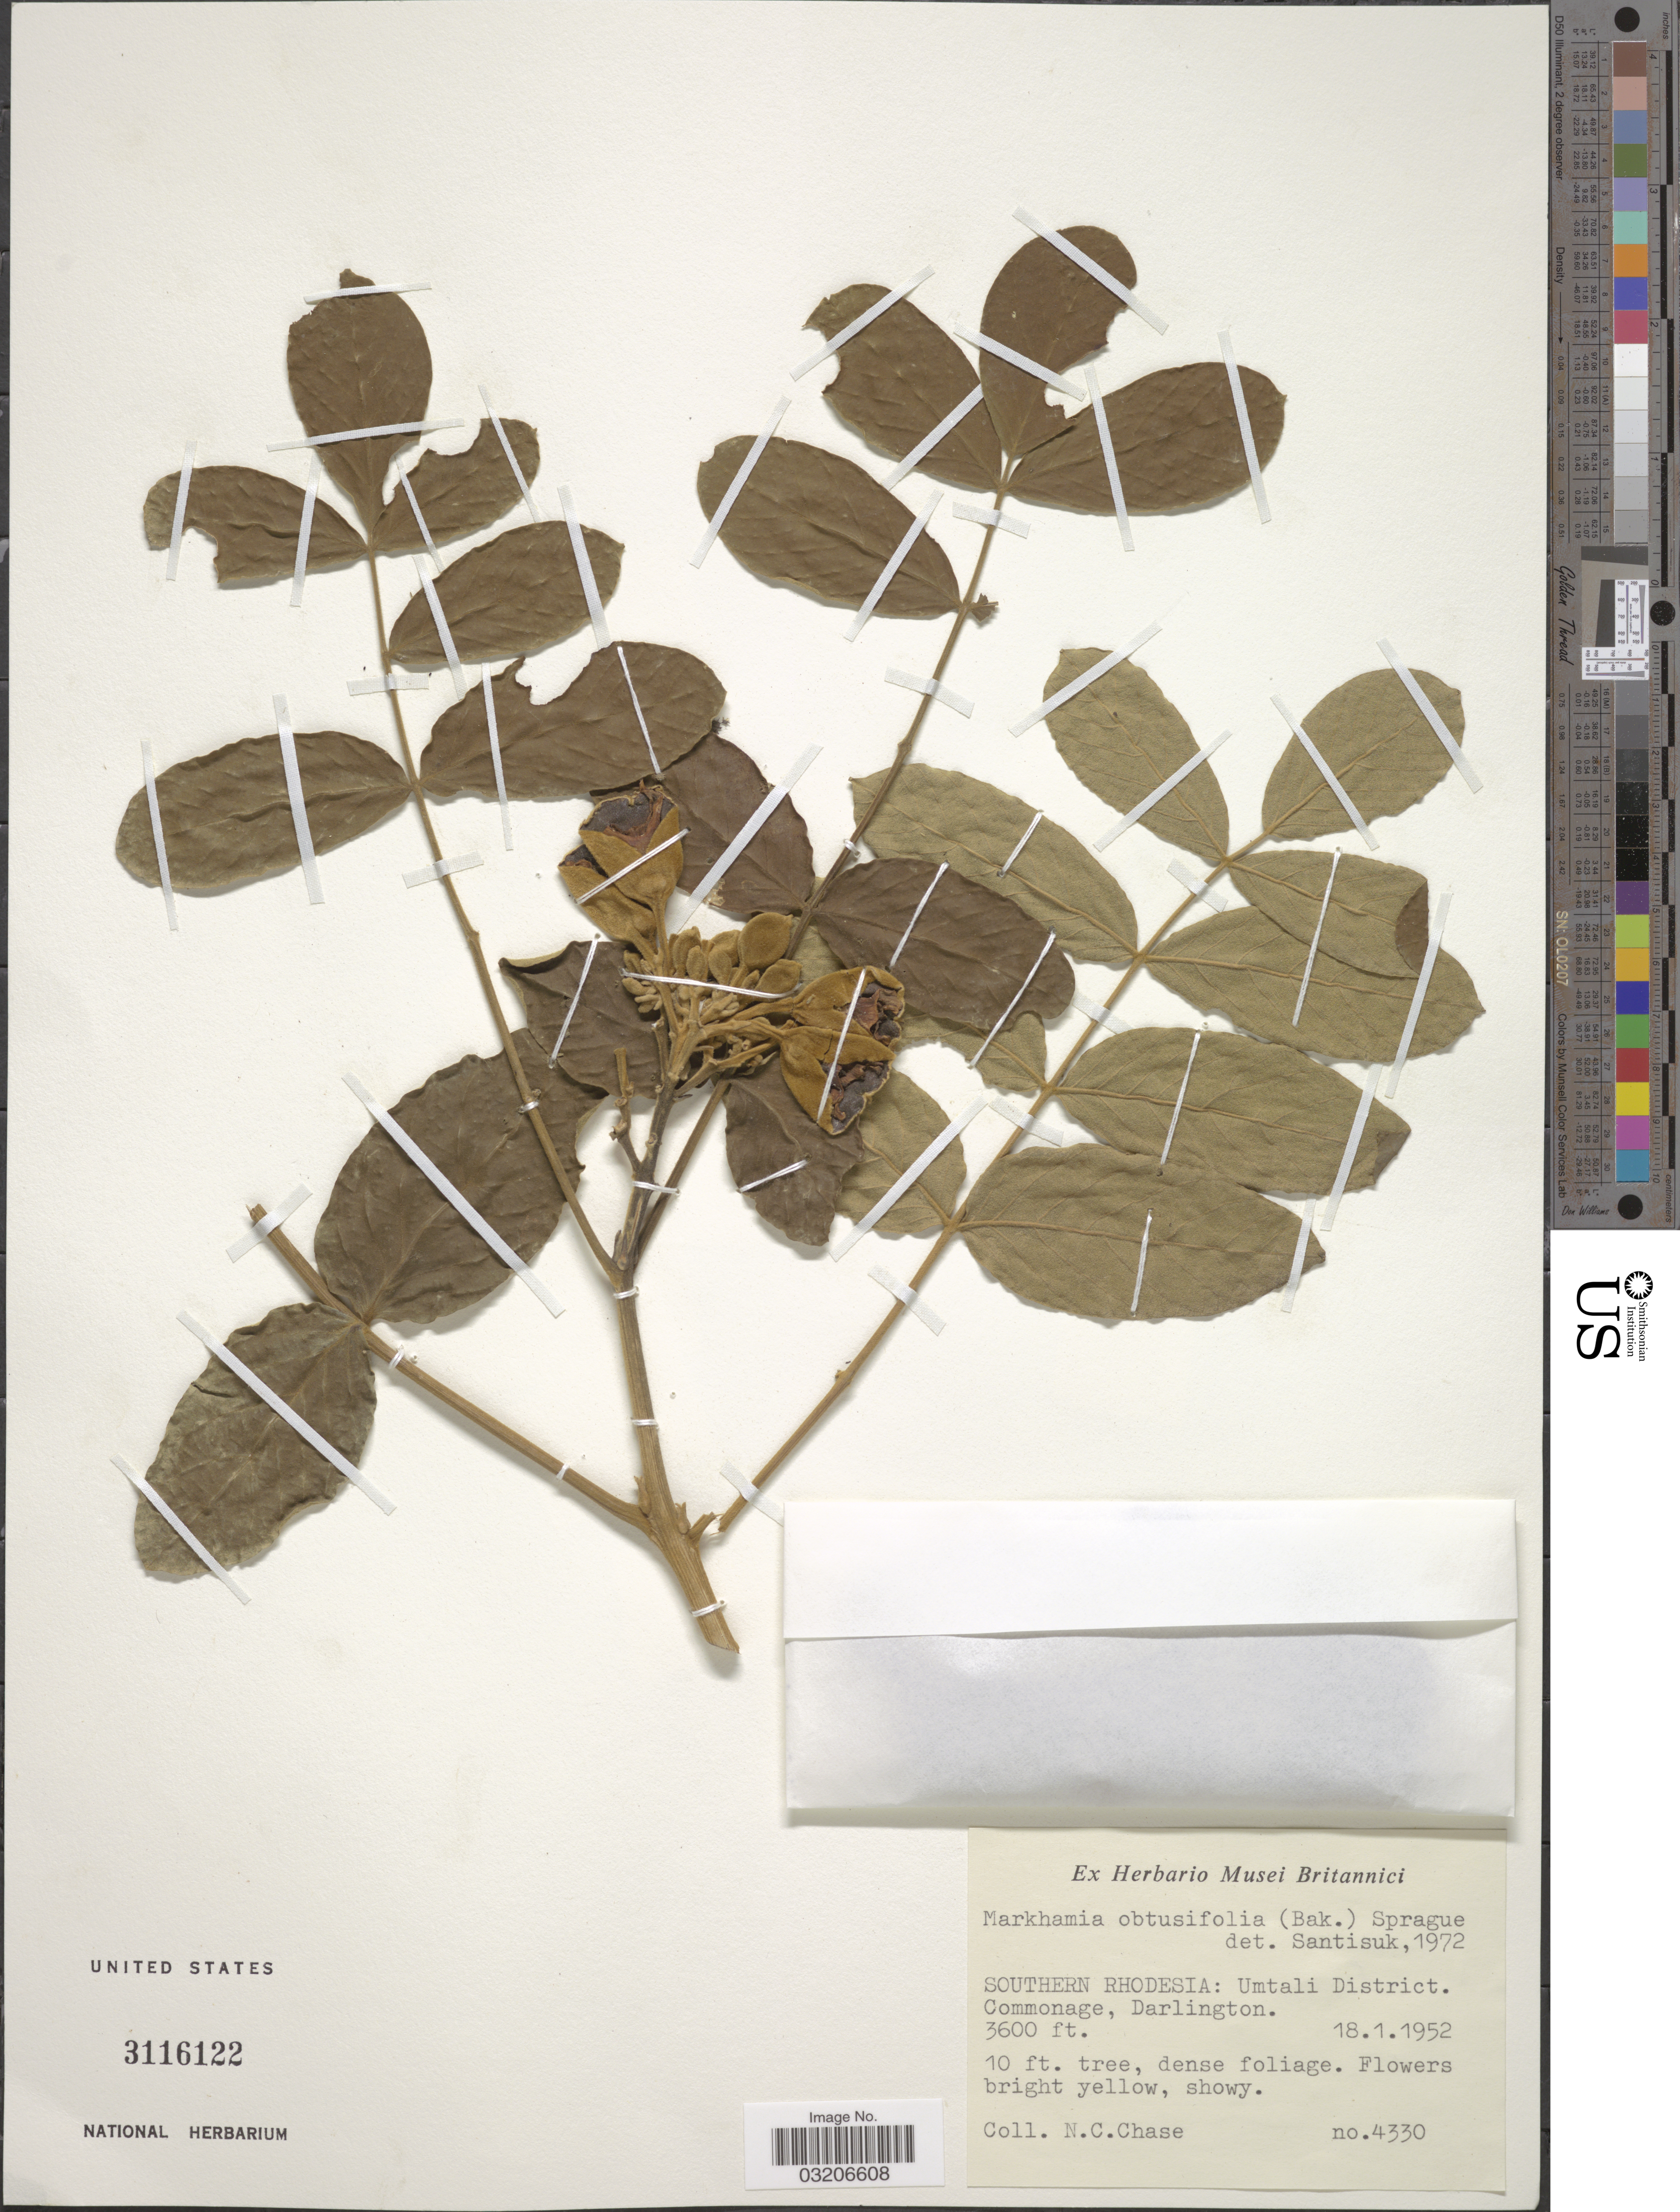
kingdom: Plantae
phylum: Tracheophyta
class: Magnoliopsida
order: Lamiales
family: Bignoniaceae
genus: Markhamia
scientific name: Markhamia obtusifolia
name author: (Baker) Sprague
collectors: N. C. Chase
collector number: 4330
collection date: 1952-01-18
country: Zimbabwe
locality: Southern Rhodesia: Umtali District. Commonage, Darlington.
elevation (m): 1097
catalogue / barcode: US 3116122